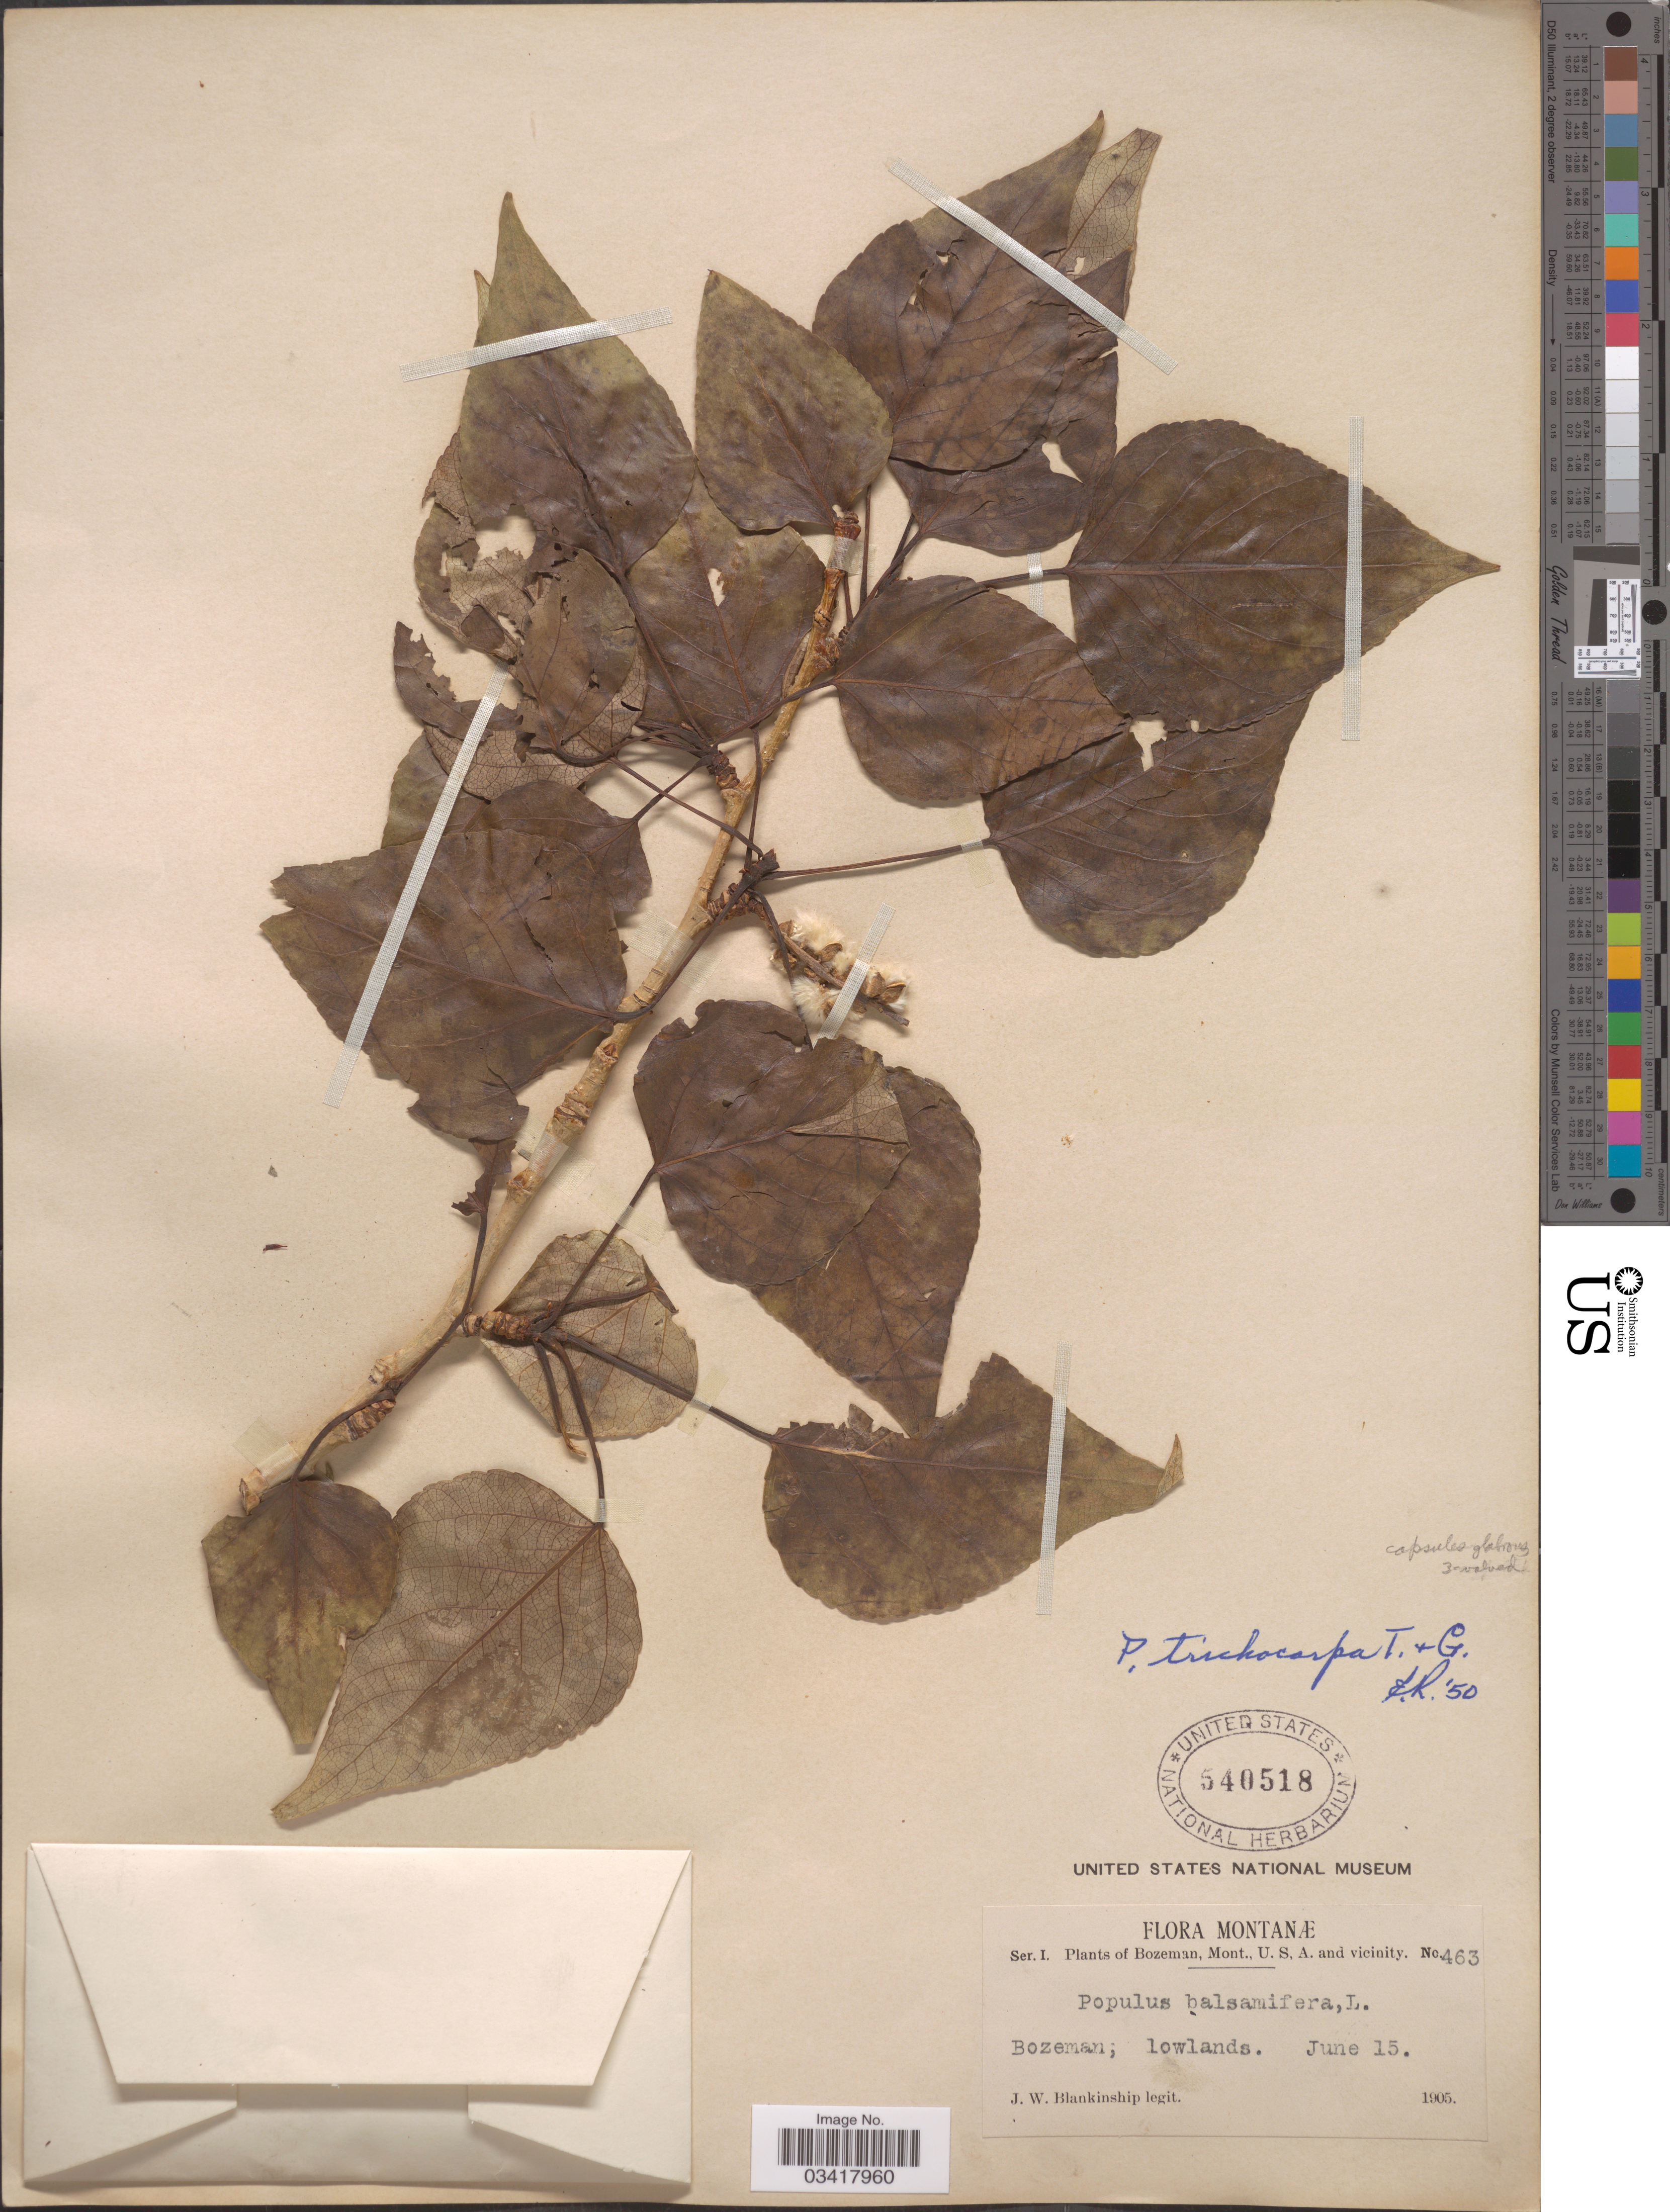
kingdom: Plantae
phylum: Tracheophyta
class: Magnoliopsida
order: Malpighiales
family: Salicaceae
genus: Populus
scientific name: Populus trichocarpa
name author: Torr. & A. Gray ex W. Hook.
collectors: J. W. Blankinship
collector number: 463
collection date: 1905-06-15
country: United States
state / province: Montana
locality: Bozeman, Mont., U.S, A. and vicinity. Bozeman.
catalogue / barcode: US 540518